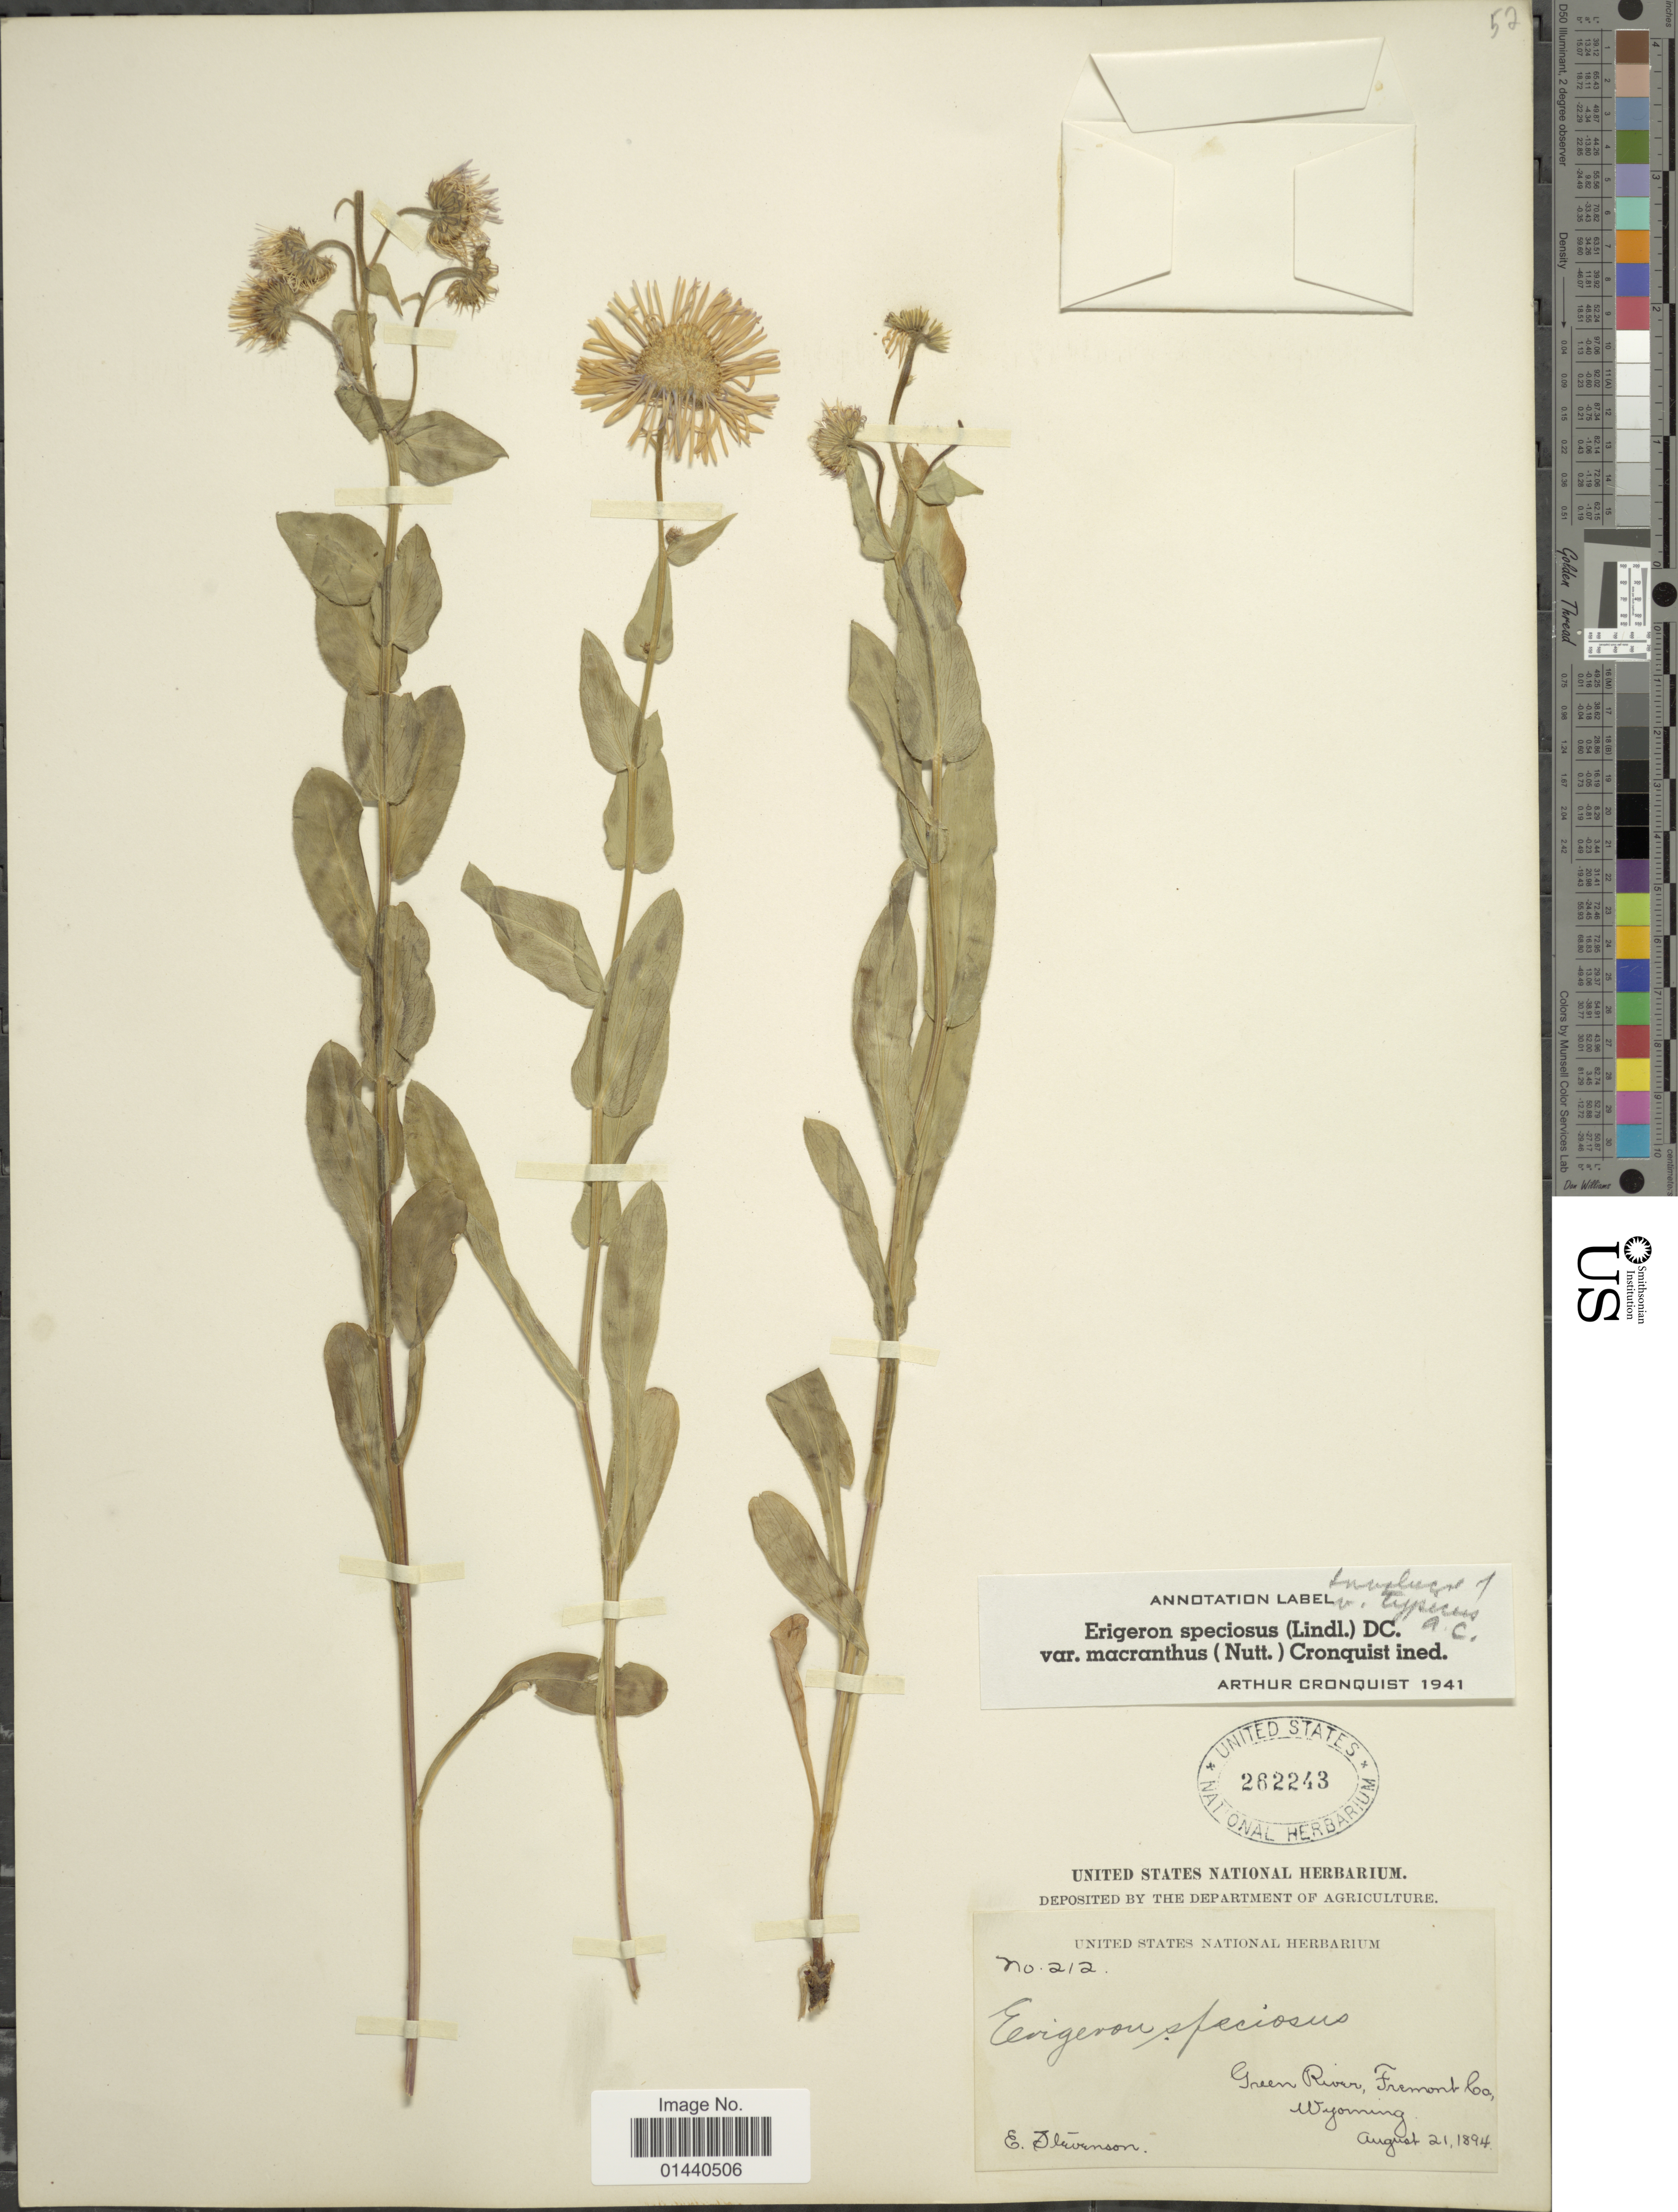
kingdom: Plantae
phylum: Tracheophyta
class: Magnoliopsida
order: Asterales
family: Asteraceae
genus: Erigeron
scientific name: Erigeron speciosus var. macranthus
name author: (Nutt.) Cronq.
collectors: E. Stevenson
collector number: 212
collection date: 1894-08-21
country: United States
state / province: Wyoming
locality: Green River, Fremont Co.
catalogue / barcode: US 262243